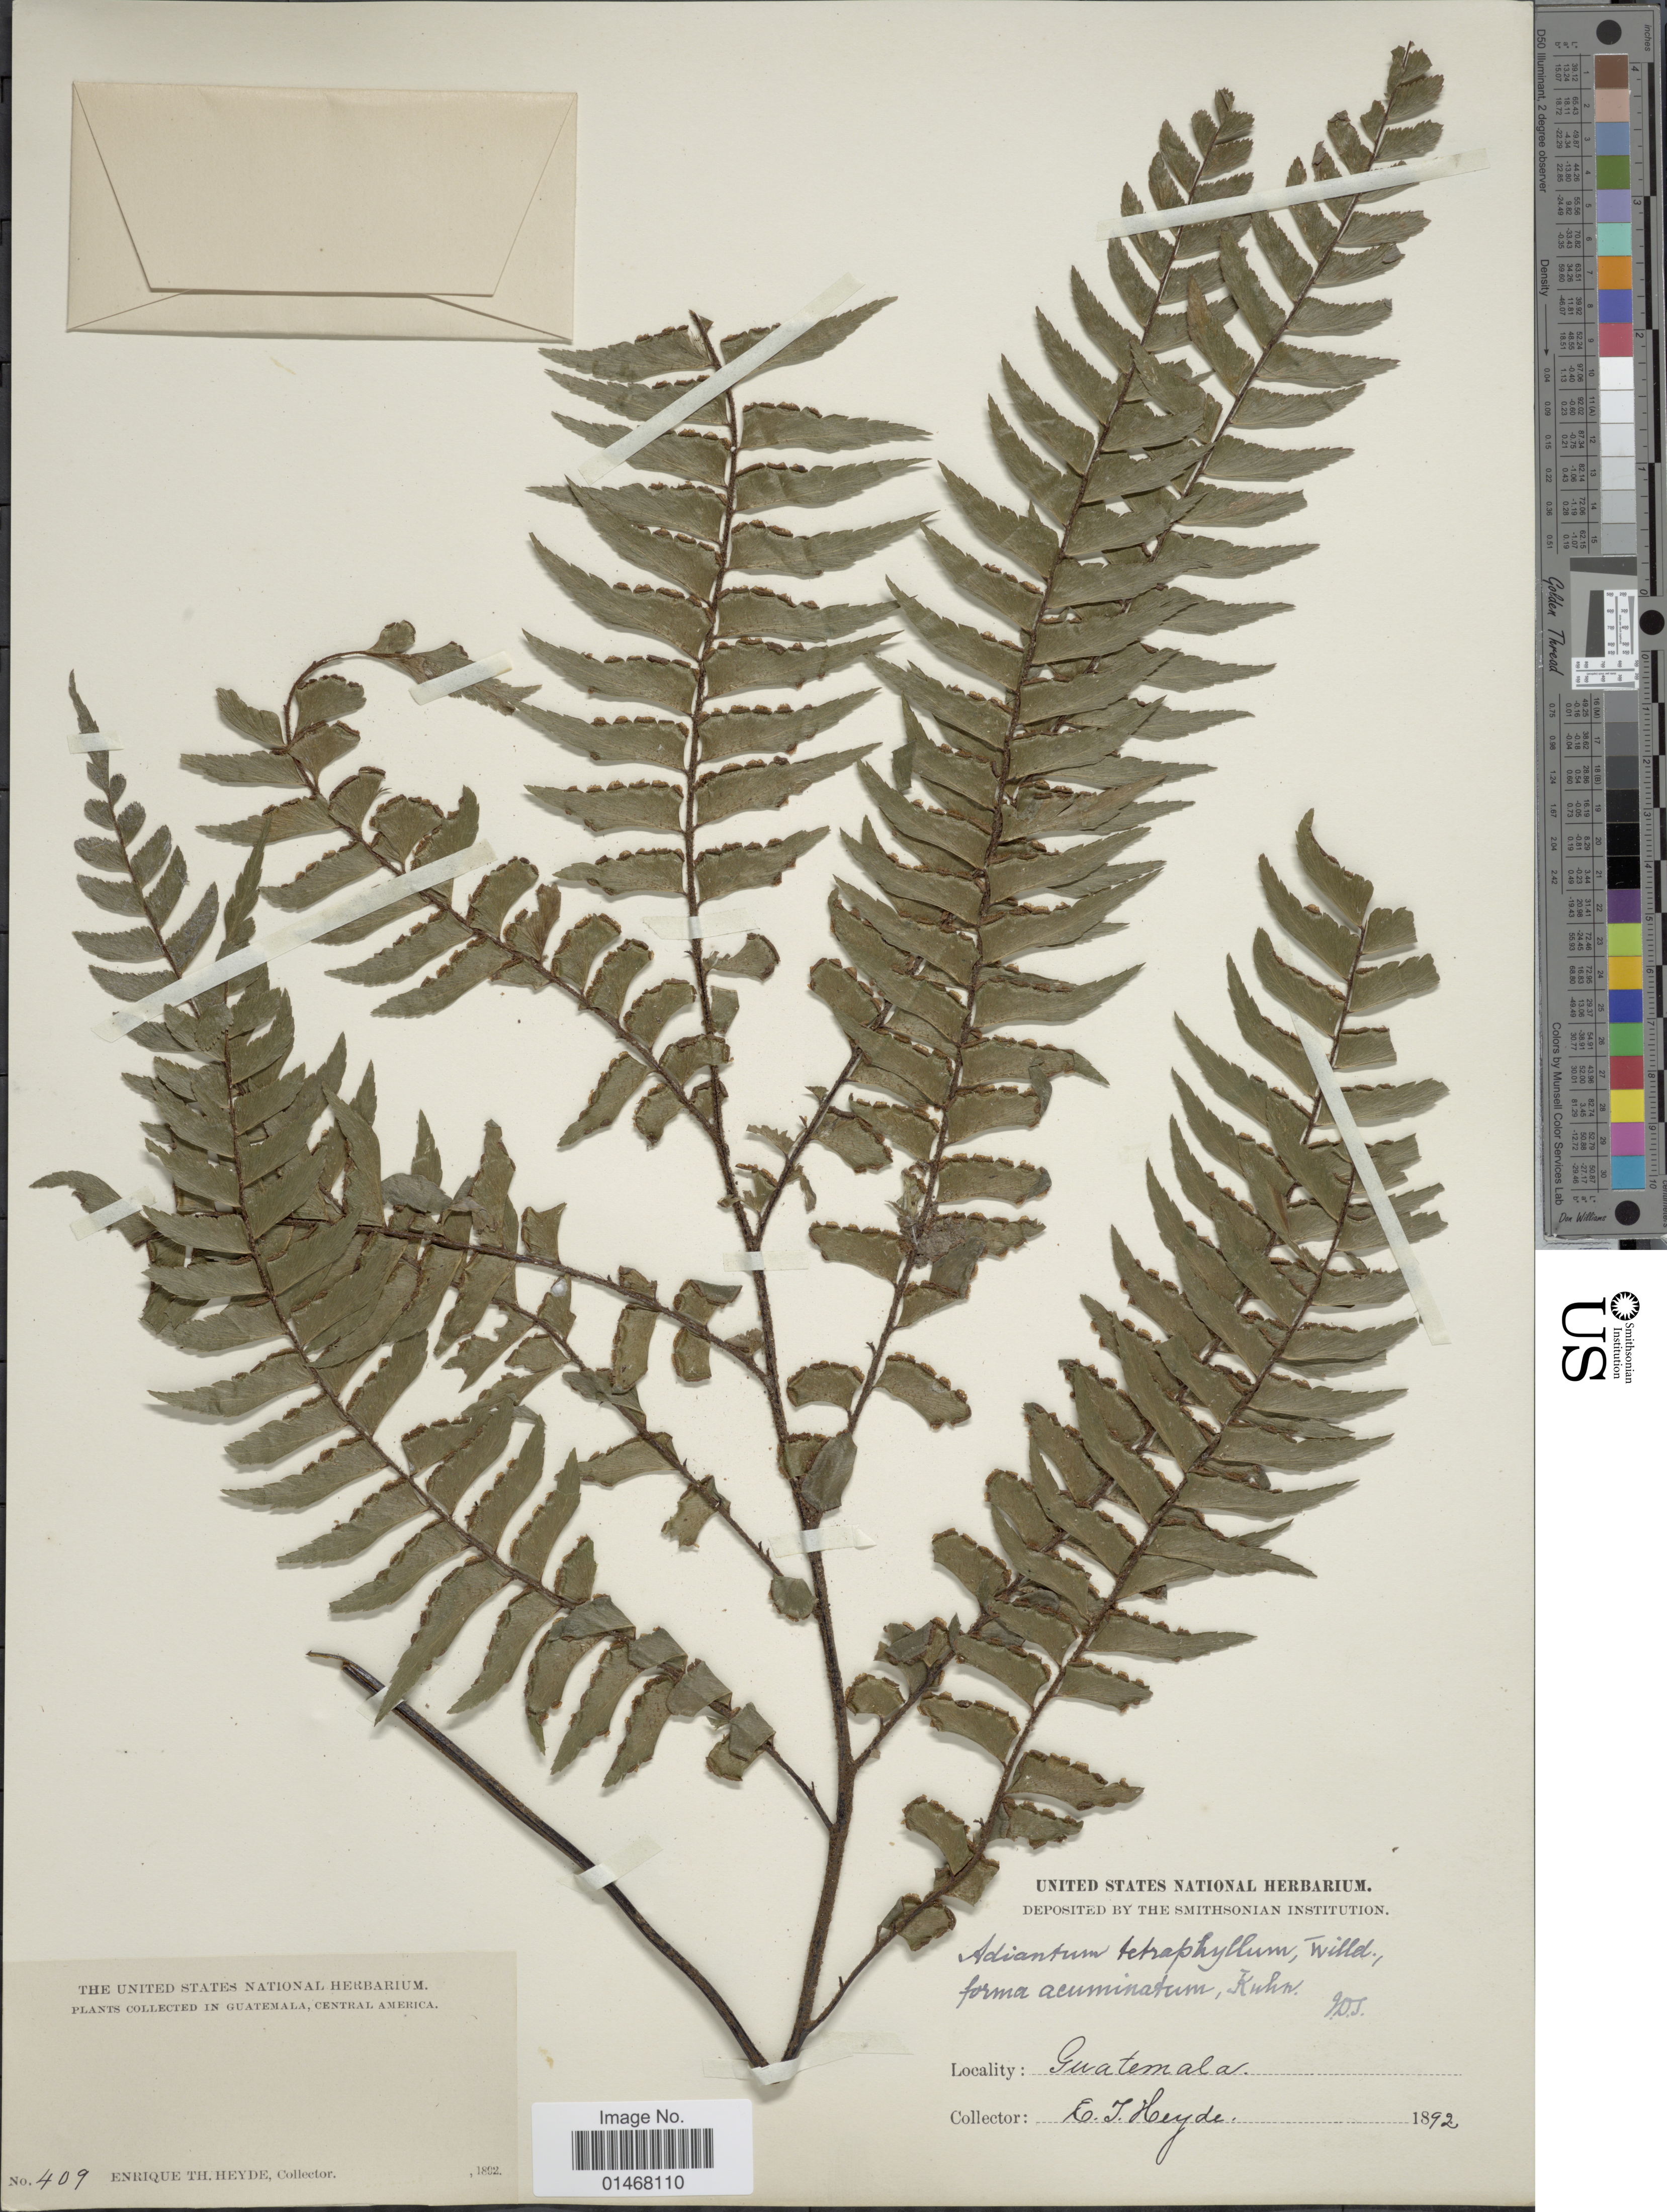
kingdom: Plantae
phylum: Tracheophyta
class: Polypodiopsida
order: Polypodiales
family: Pteridaceae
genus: Adiantum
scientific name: Adiantum tetraphyllum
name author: Humb. & Bonpl. ex Willd.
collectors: E. T. Heyde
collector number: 409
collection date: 1892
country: Guatemala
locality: Central America